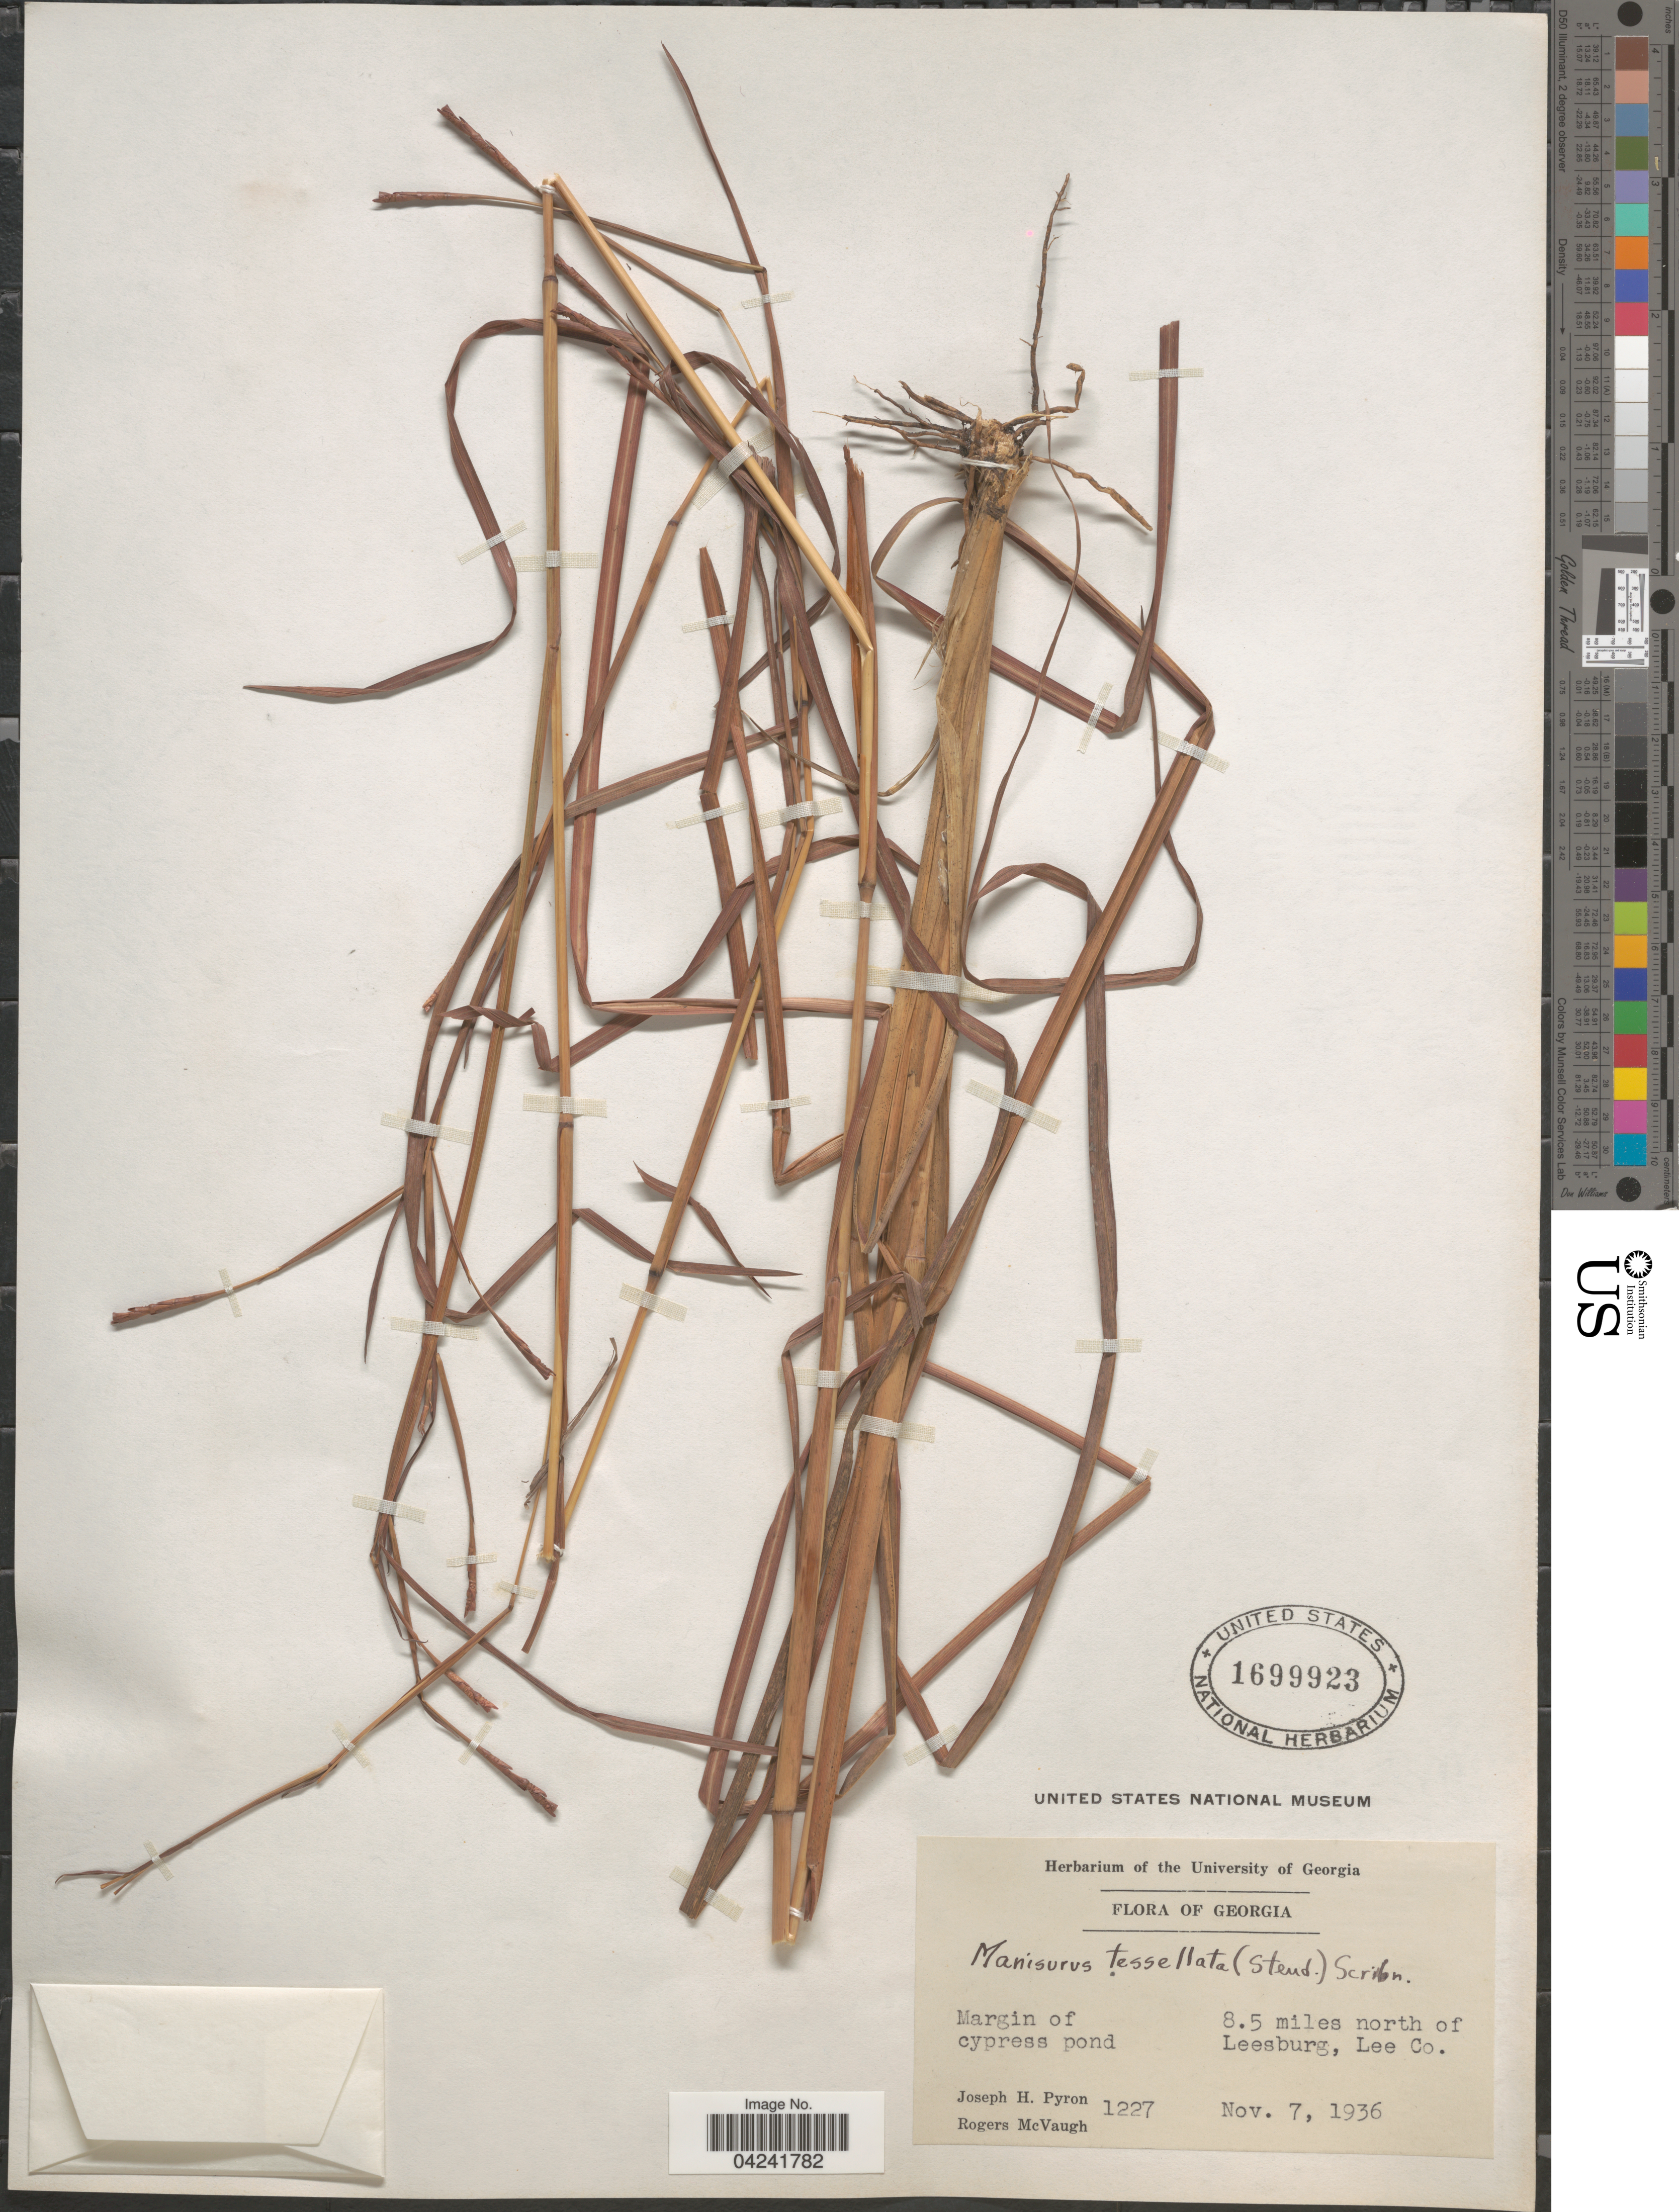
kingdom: Plantae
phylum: Tracheophyta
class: Liliopsida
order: Poales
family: Poaceae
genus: Mnesithea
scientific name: Mnesithea rugosa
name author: (Nutt.) de Koning & Sosef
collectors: J. H. Pyron & R. McVaugh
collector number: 1227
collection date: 1936-11-07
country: United States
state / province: Georgia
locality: Margin of cypress pond. 8.5 miles north of Leesburg, Lee Co.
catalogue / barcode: US 1699923